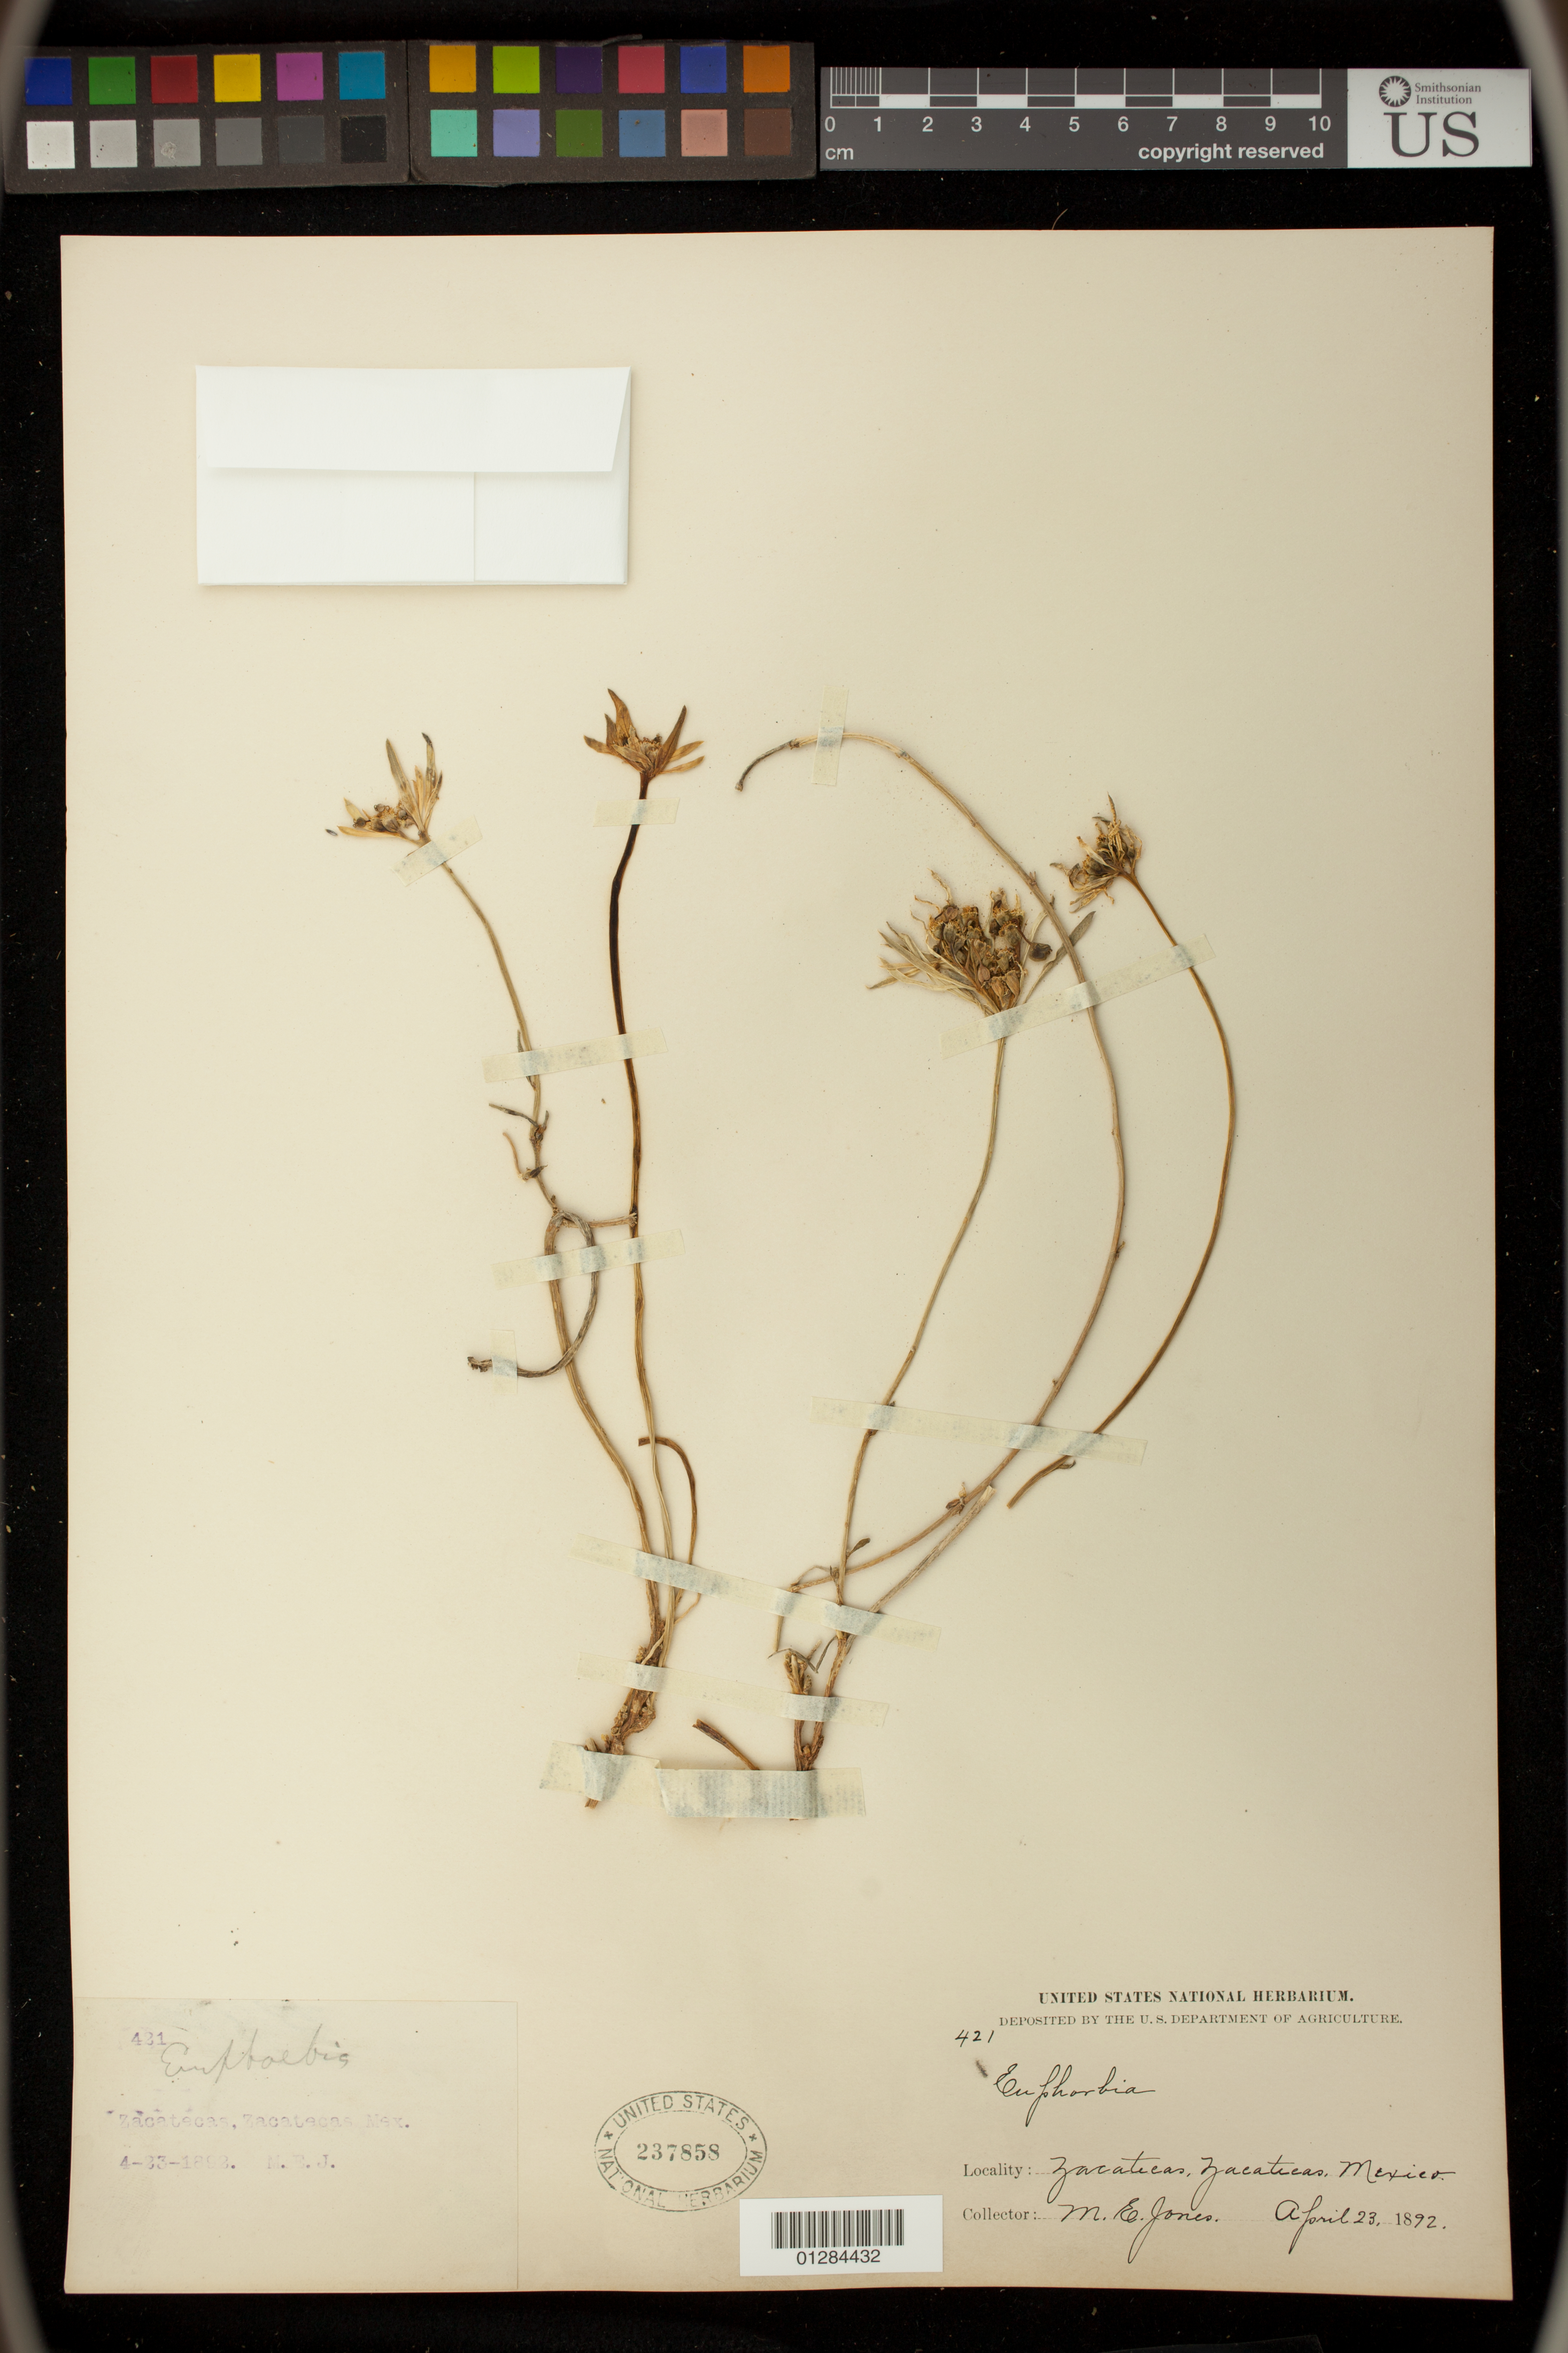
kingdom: Plantae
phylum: Tracheophyta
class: Magnoliopsida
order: Malpighiales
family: Euphorbiaceae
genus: Euphorbia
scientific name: Euphorbia radians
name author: Benth.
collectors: M. E. Jones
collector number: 421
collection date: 1892-04-23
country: Mexico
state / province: Zacatecas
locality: Zacatecas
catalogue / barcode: US 237858